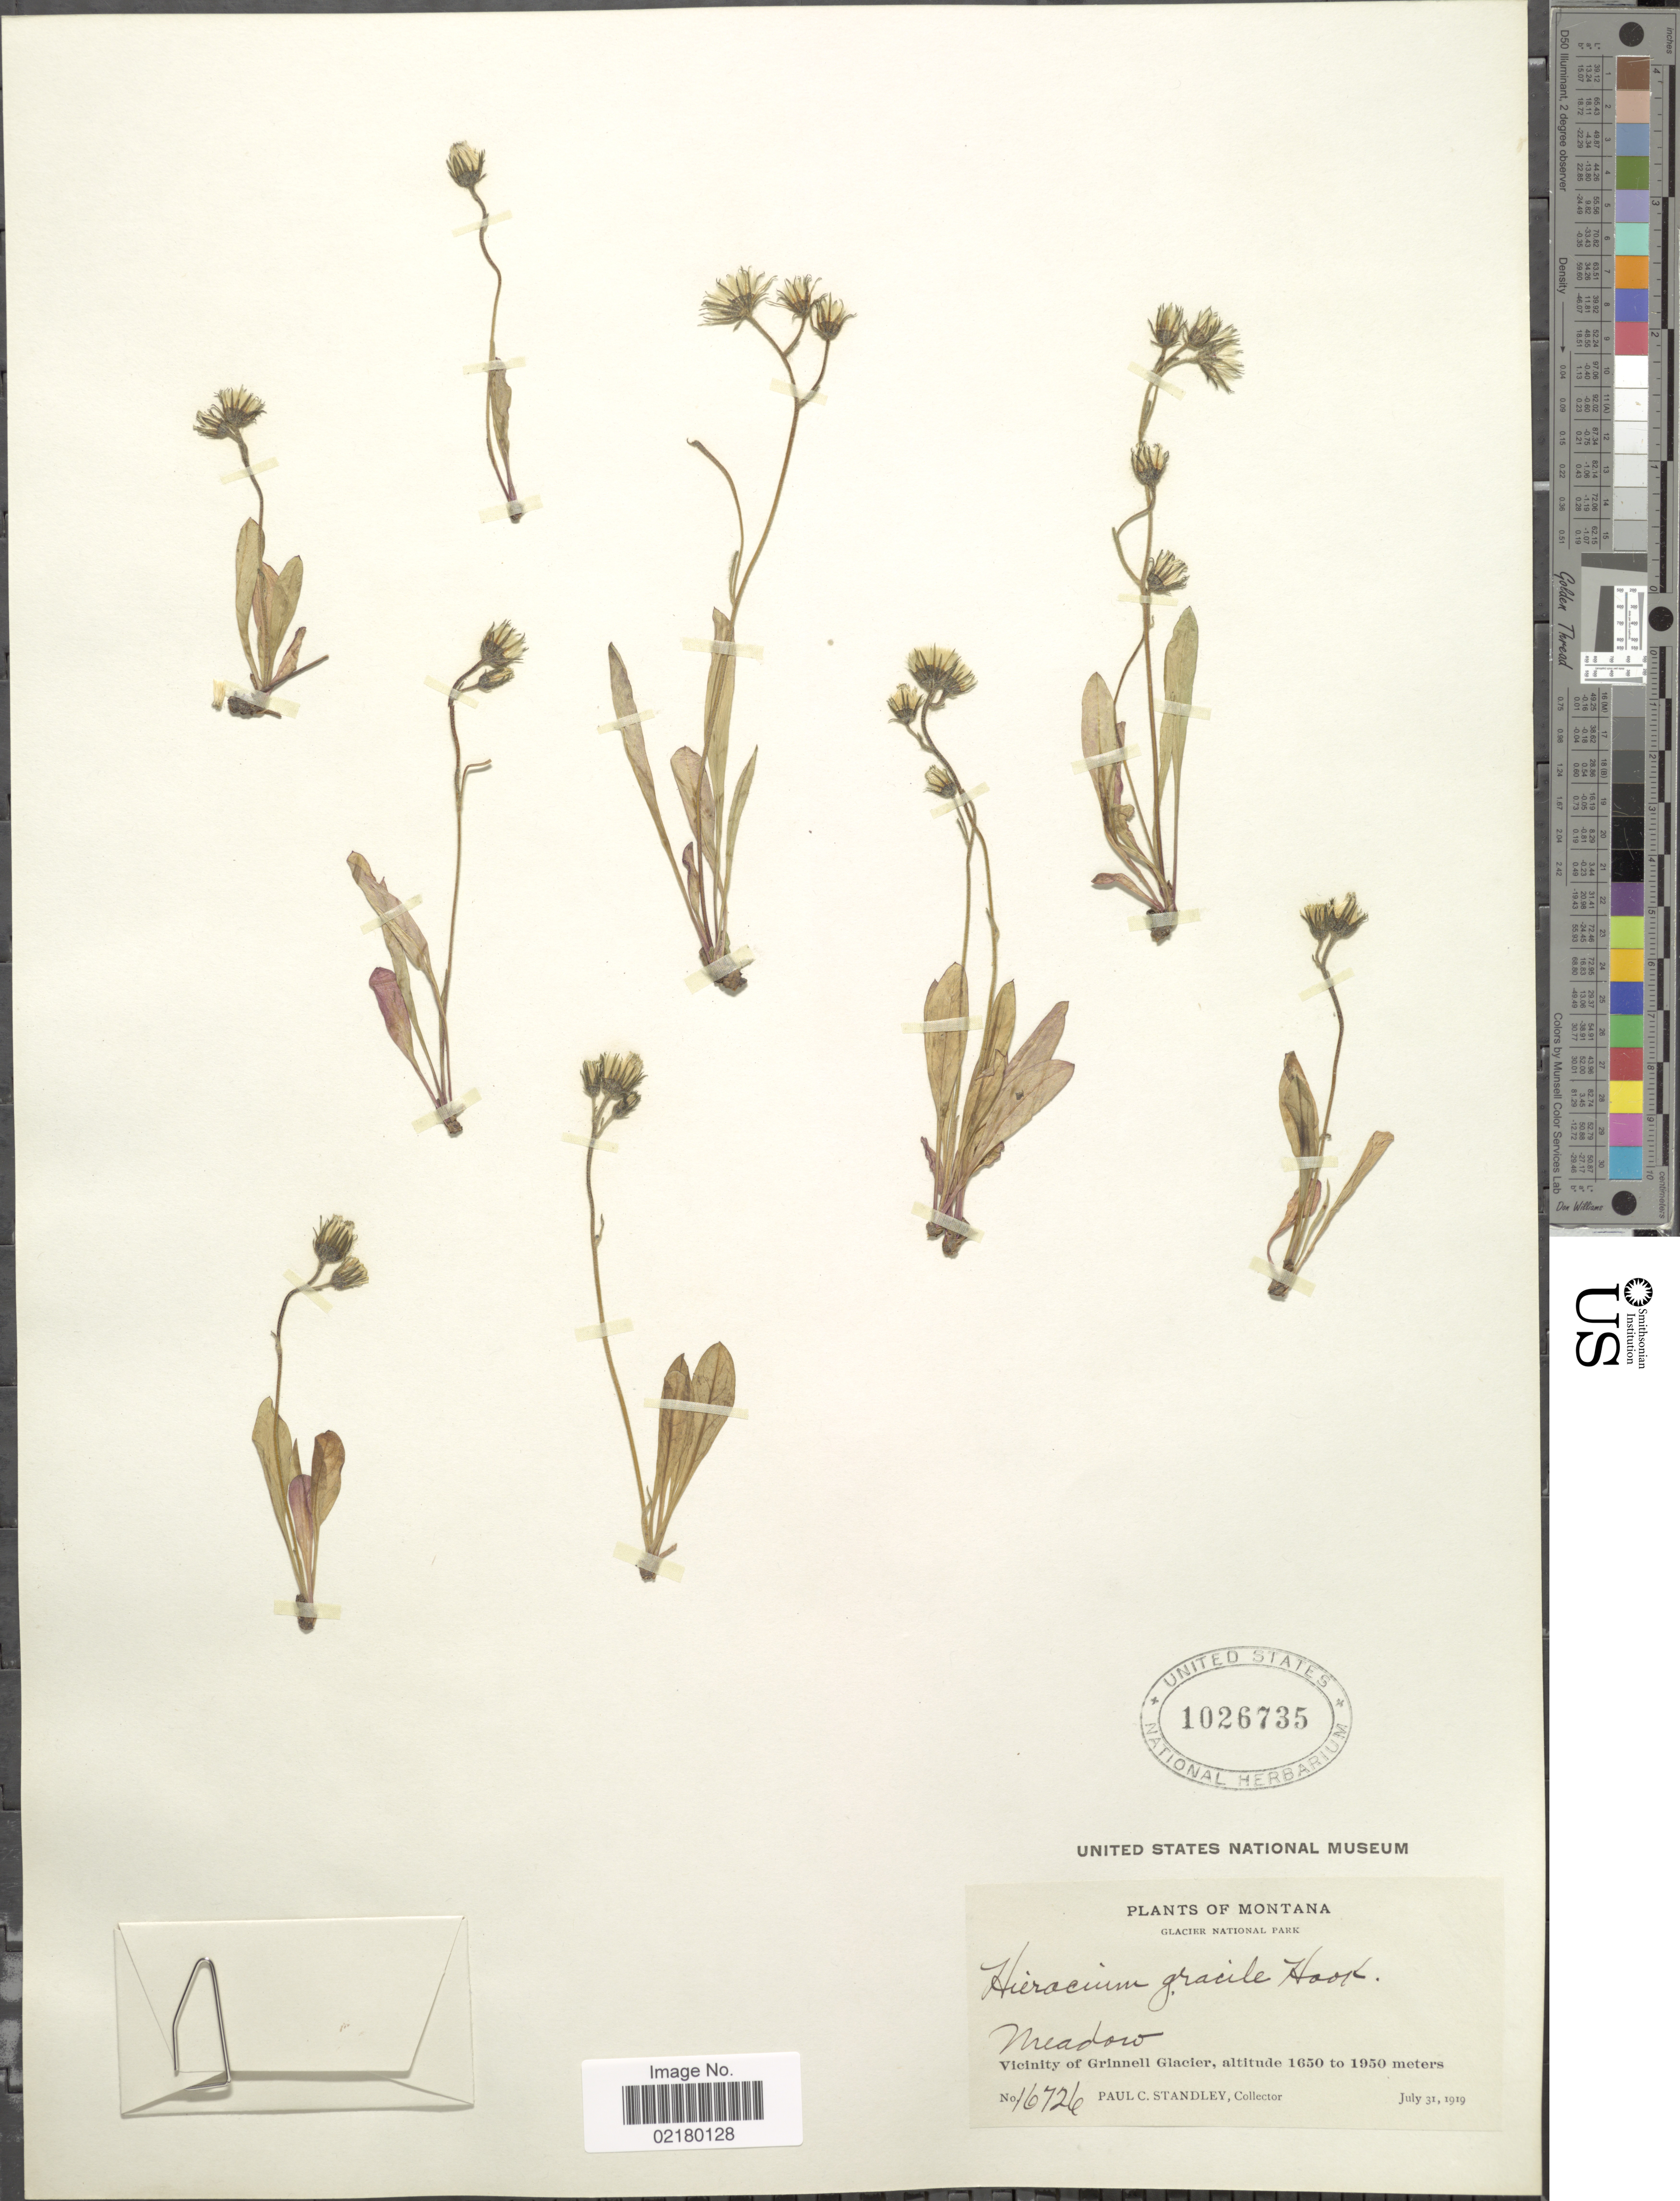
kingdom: Plantae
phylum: Tracheophyta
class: Magnoliopsida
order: Asterales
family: Asteraceae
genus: Hieracium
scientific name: Hieracium triste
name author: Willd. ex Spreng.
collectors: P. C. Standley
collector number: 16726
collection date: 1919-07-31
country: United States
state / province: Montana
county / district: Glacier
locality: Glacier National Park, Meadow, vicinity of Grinnell Glacier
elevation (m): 1650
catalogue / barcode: US 1026735